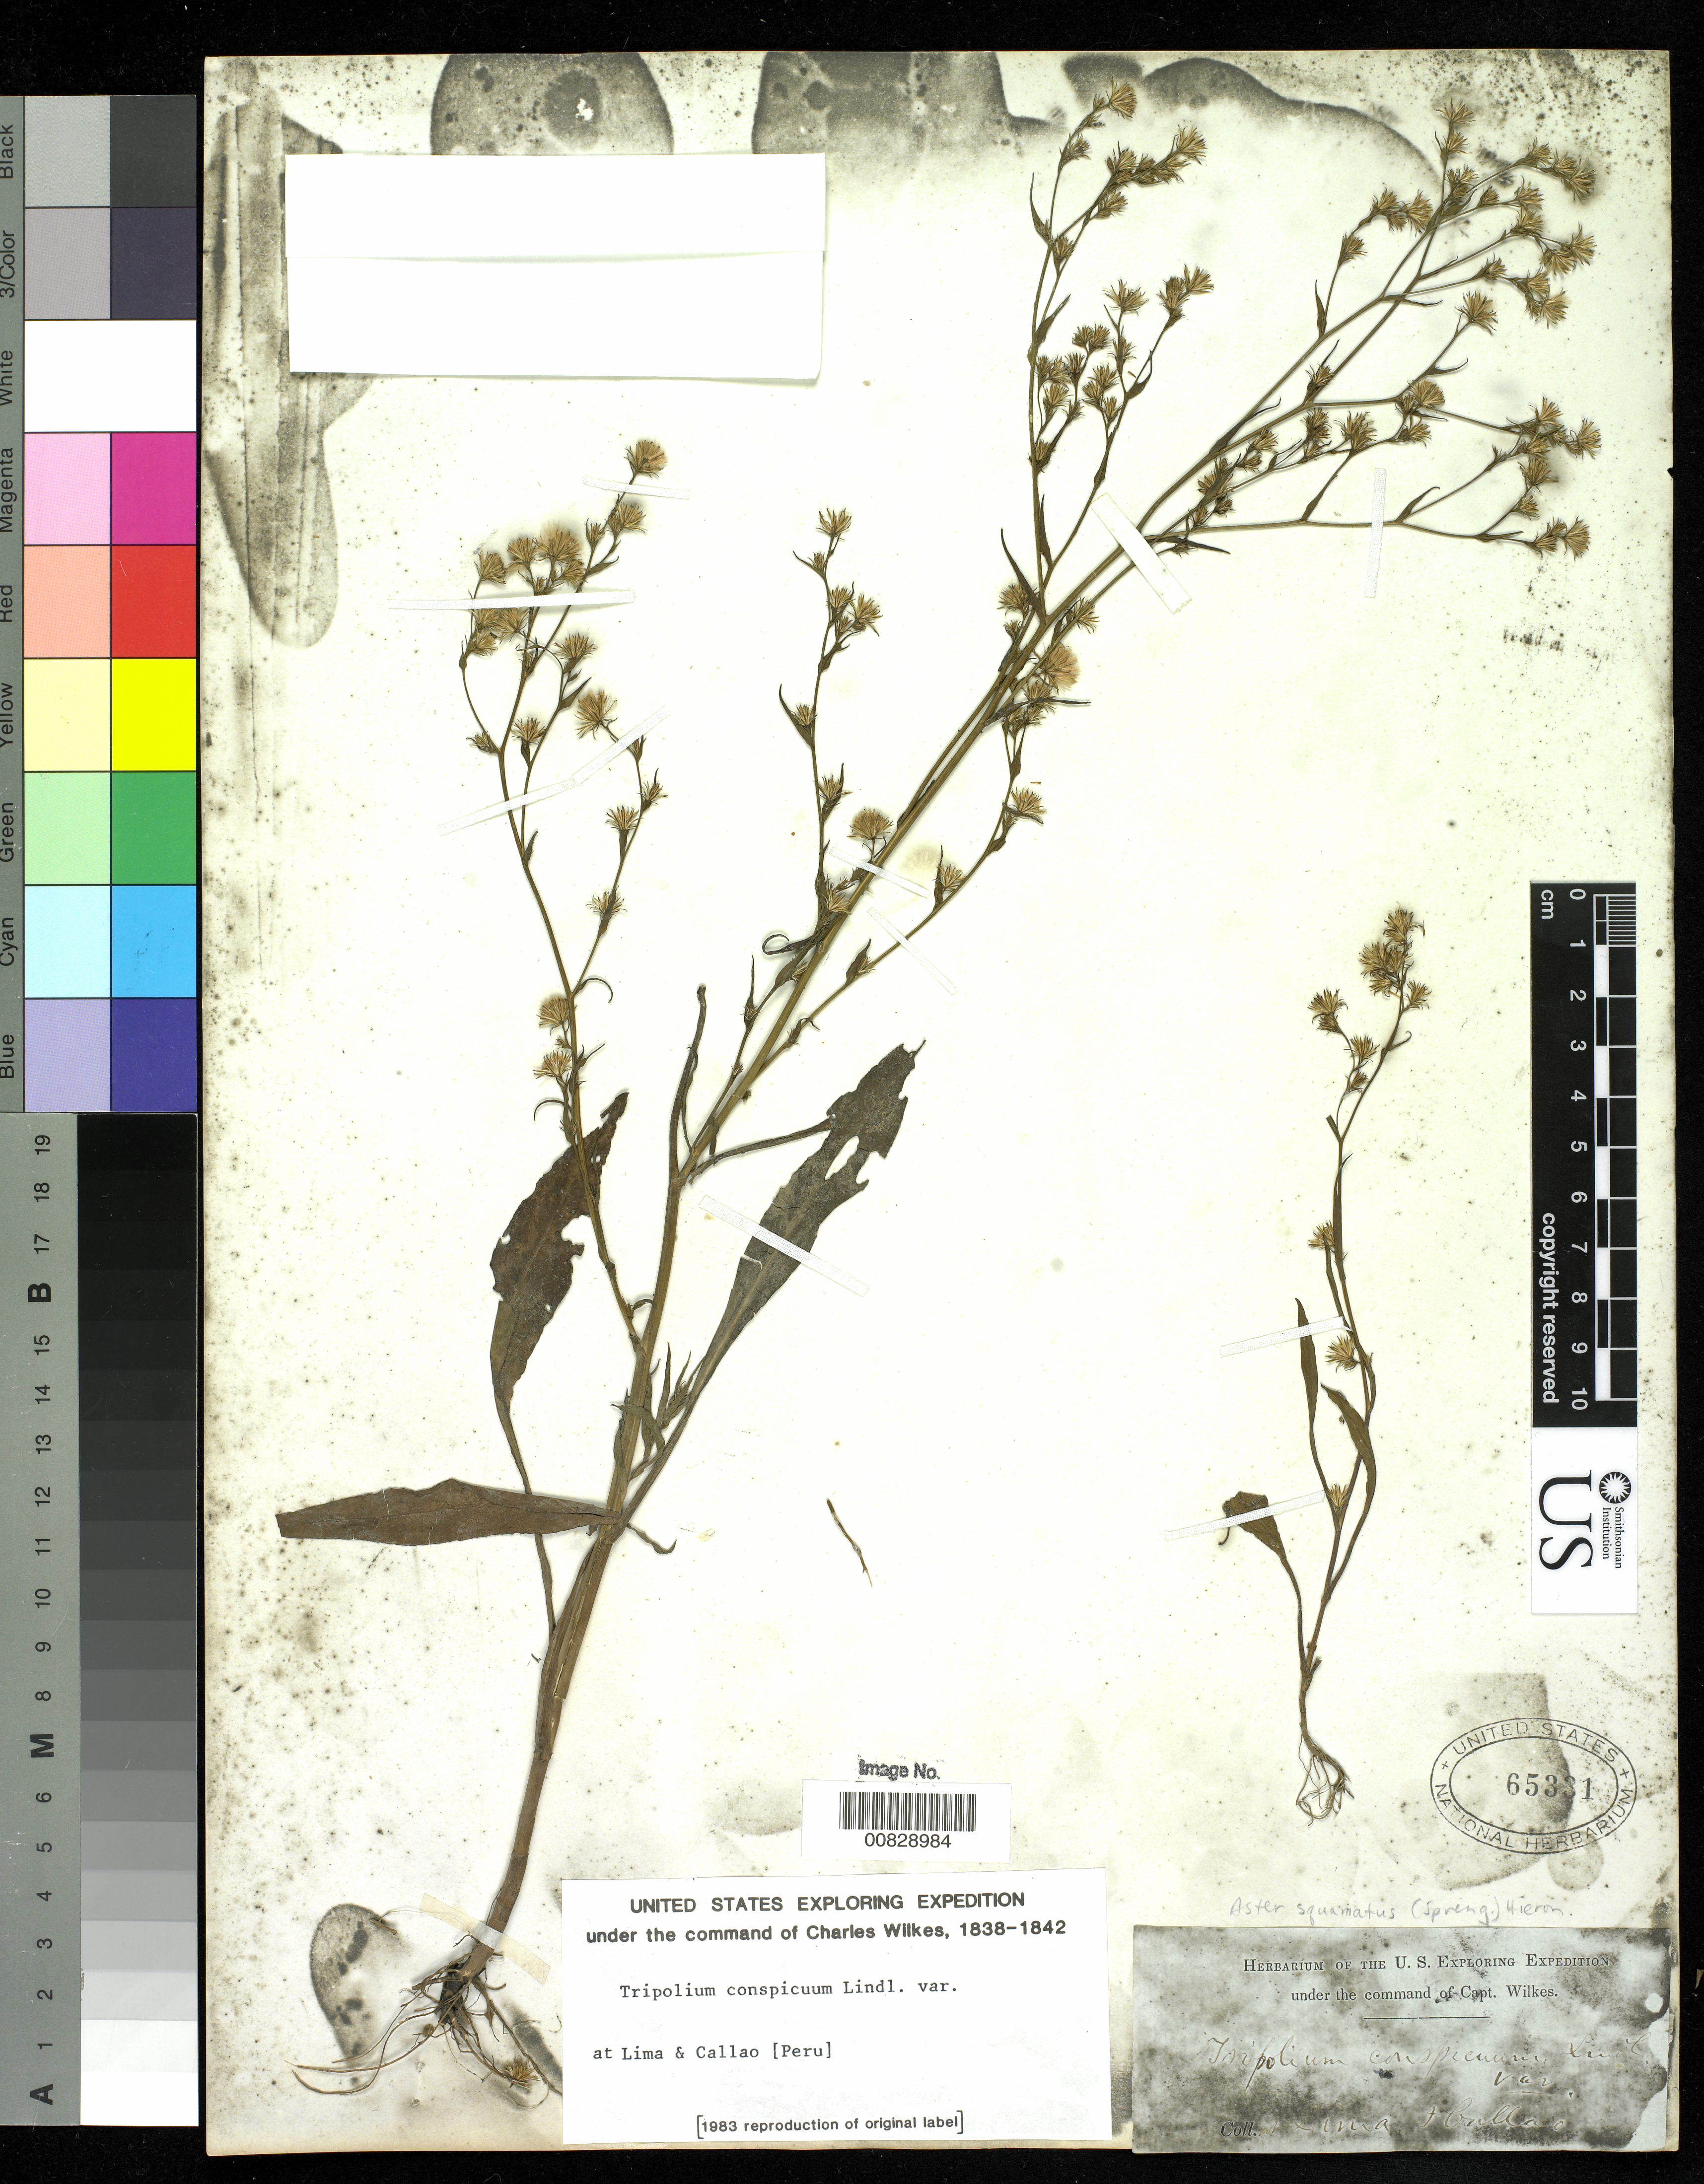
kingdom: Plantae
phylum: Tracheophyta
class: Magnoliopsida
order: Asterales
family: Asteraceae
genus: Symphyotrichum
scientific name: Symphyotrichum squamatum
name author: (Spreng.) G.L. Nesom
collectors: Wilkes Explor. Exped.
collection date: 1838/1842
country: Peru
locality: Lima and Callao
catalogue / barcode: US 65331